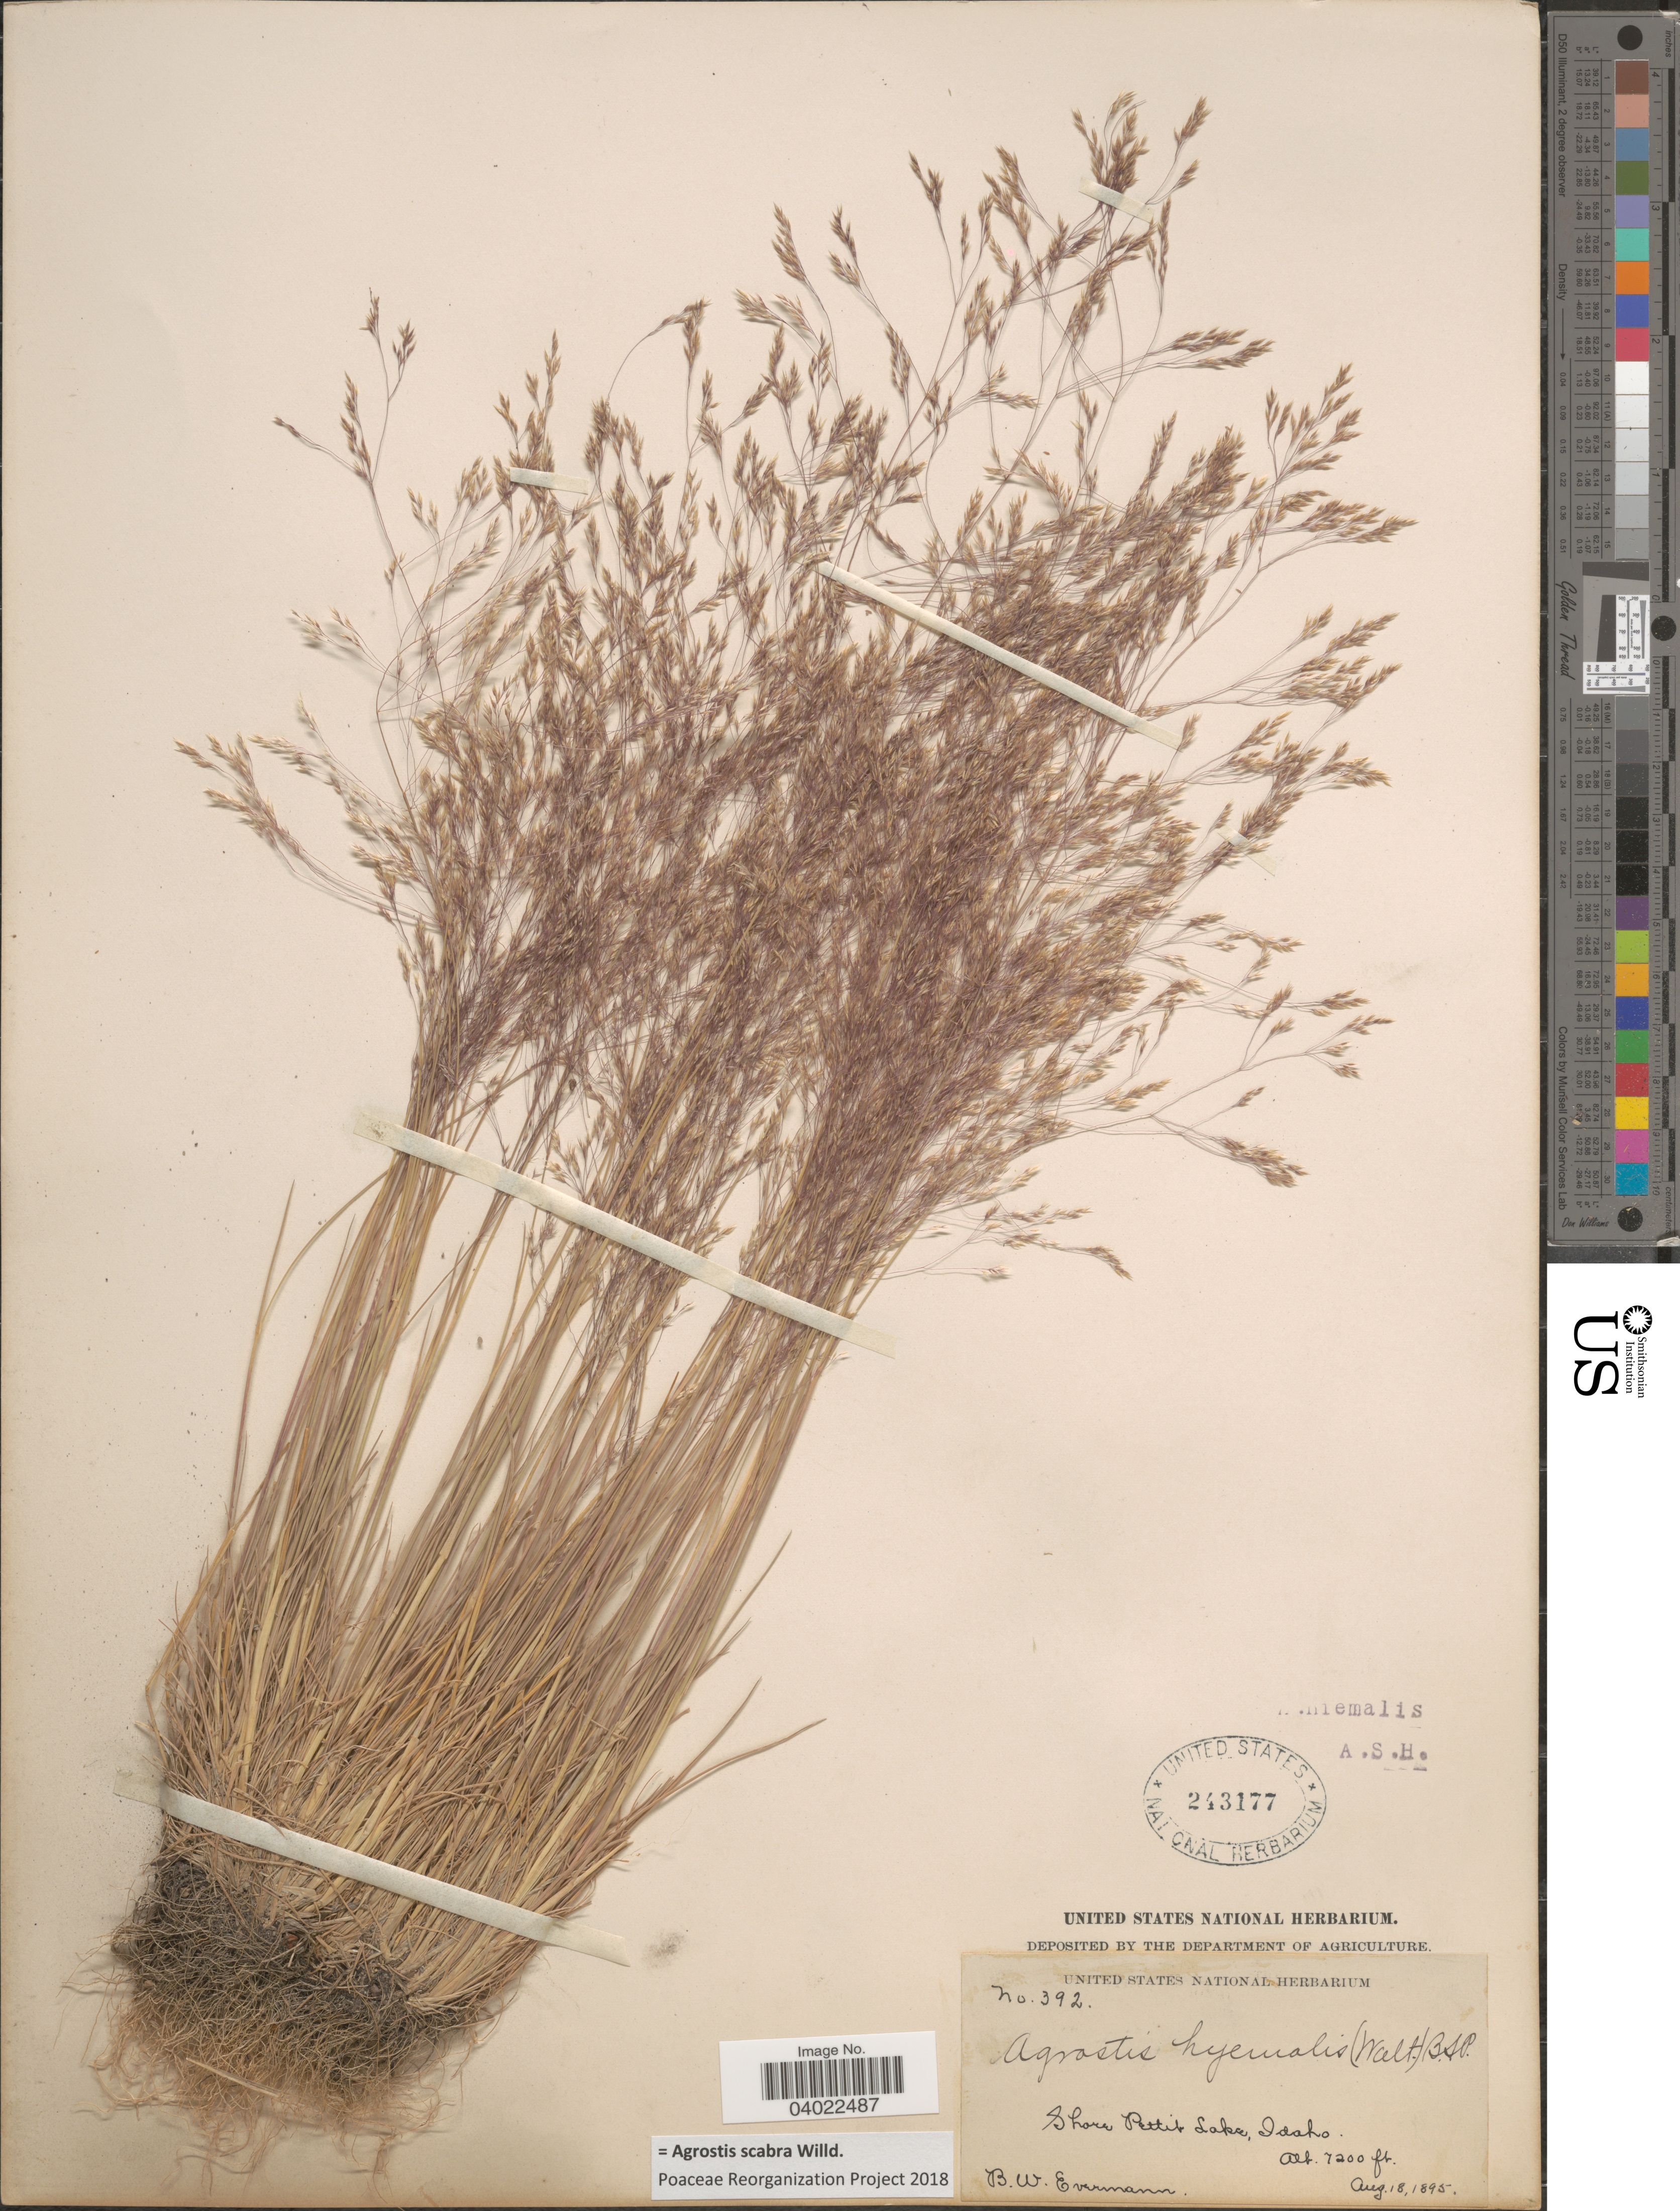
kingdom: Plantae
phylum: Tracheophyta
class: Liliopsida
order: Poales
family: Poaceae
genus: Agrostis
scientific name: Agrostis scabra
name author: Willd.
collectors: B. W. Evermann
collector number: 392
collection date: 1895-08-18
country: United States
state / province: Idaho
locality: Shore Pettit Lake.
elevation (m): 2195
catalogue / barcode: US 243177